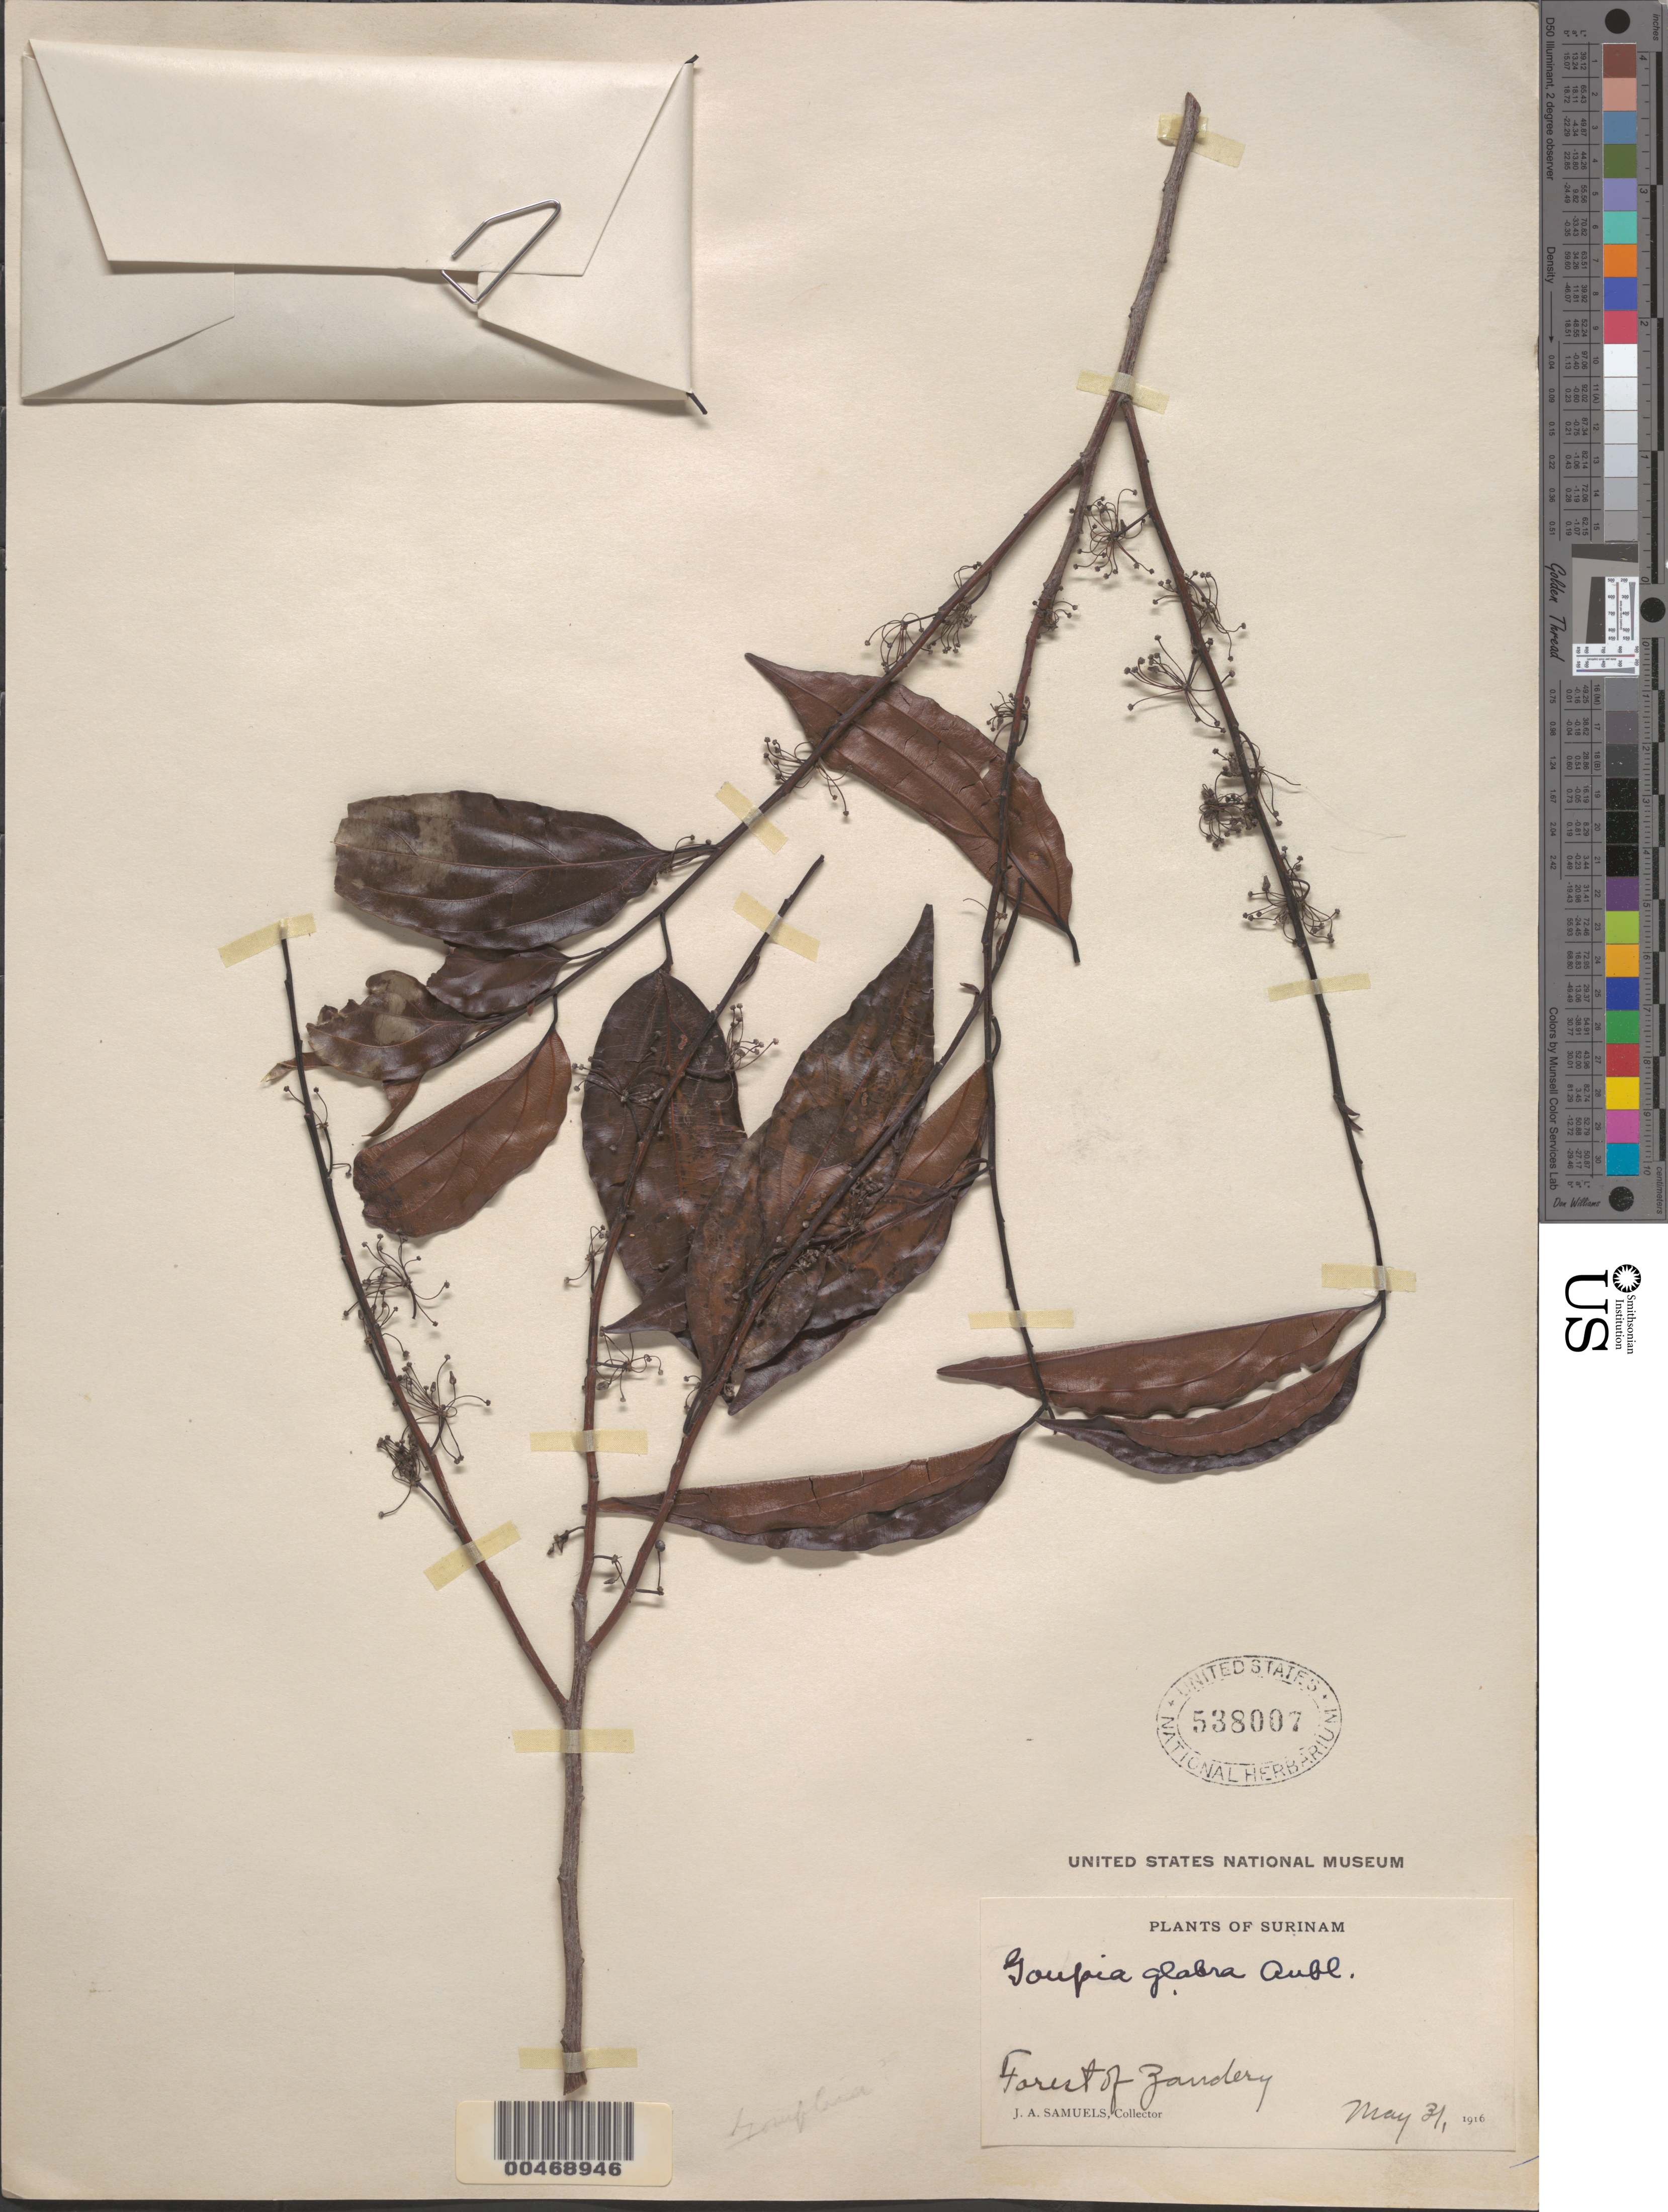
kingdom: Plantae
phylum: Tracheophyta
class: Magnoliopsida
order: Malpighiales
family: Goupiaceae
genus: Goupia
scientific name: Goupia glabra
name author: Aubl.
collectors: J. A. Samuels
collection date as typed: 31-May-16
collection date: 1916-05-31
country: Suriname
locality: Zanderij I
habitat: Forest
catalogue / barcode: US 538007